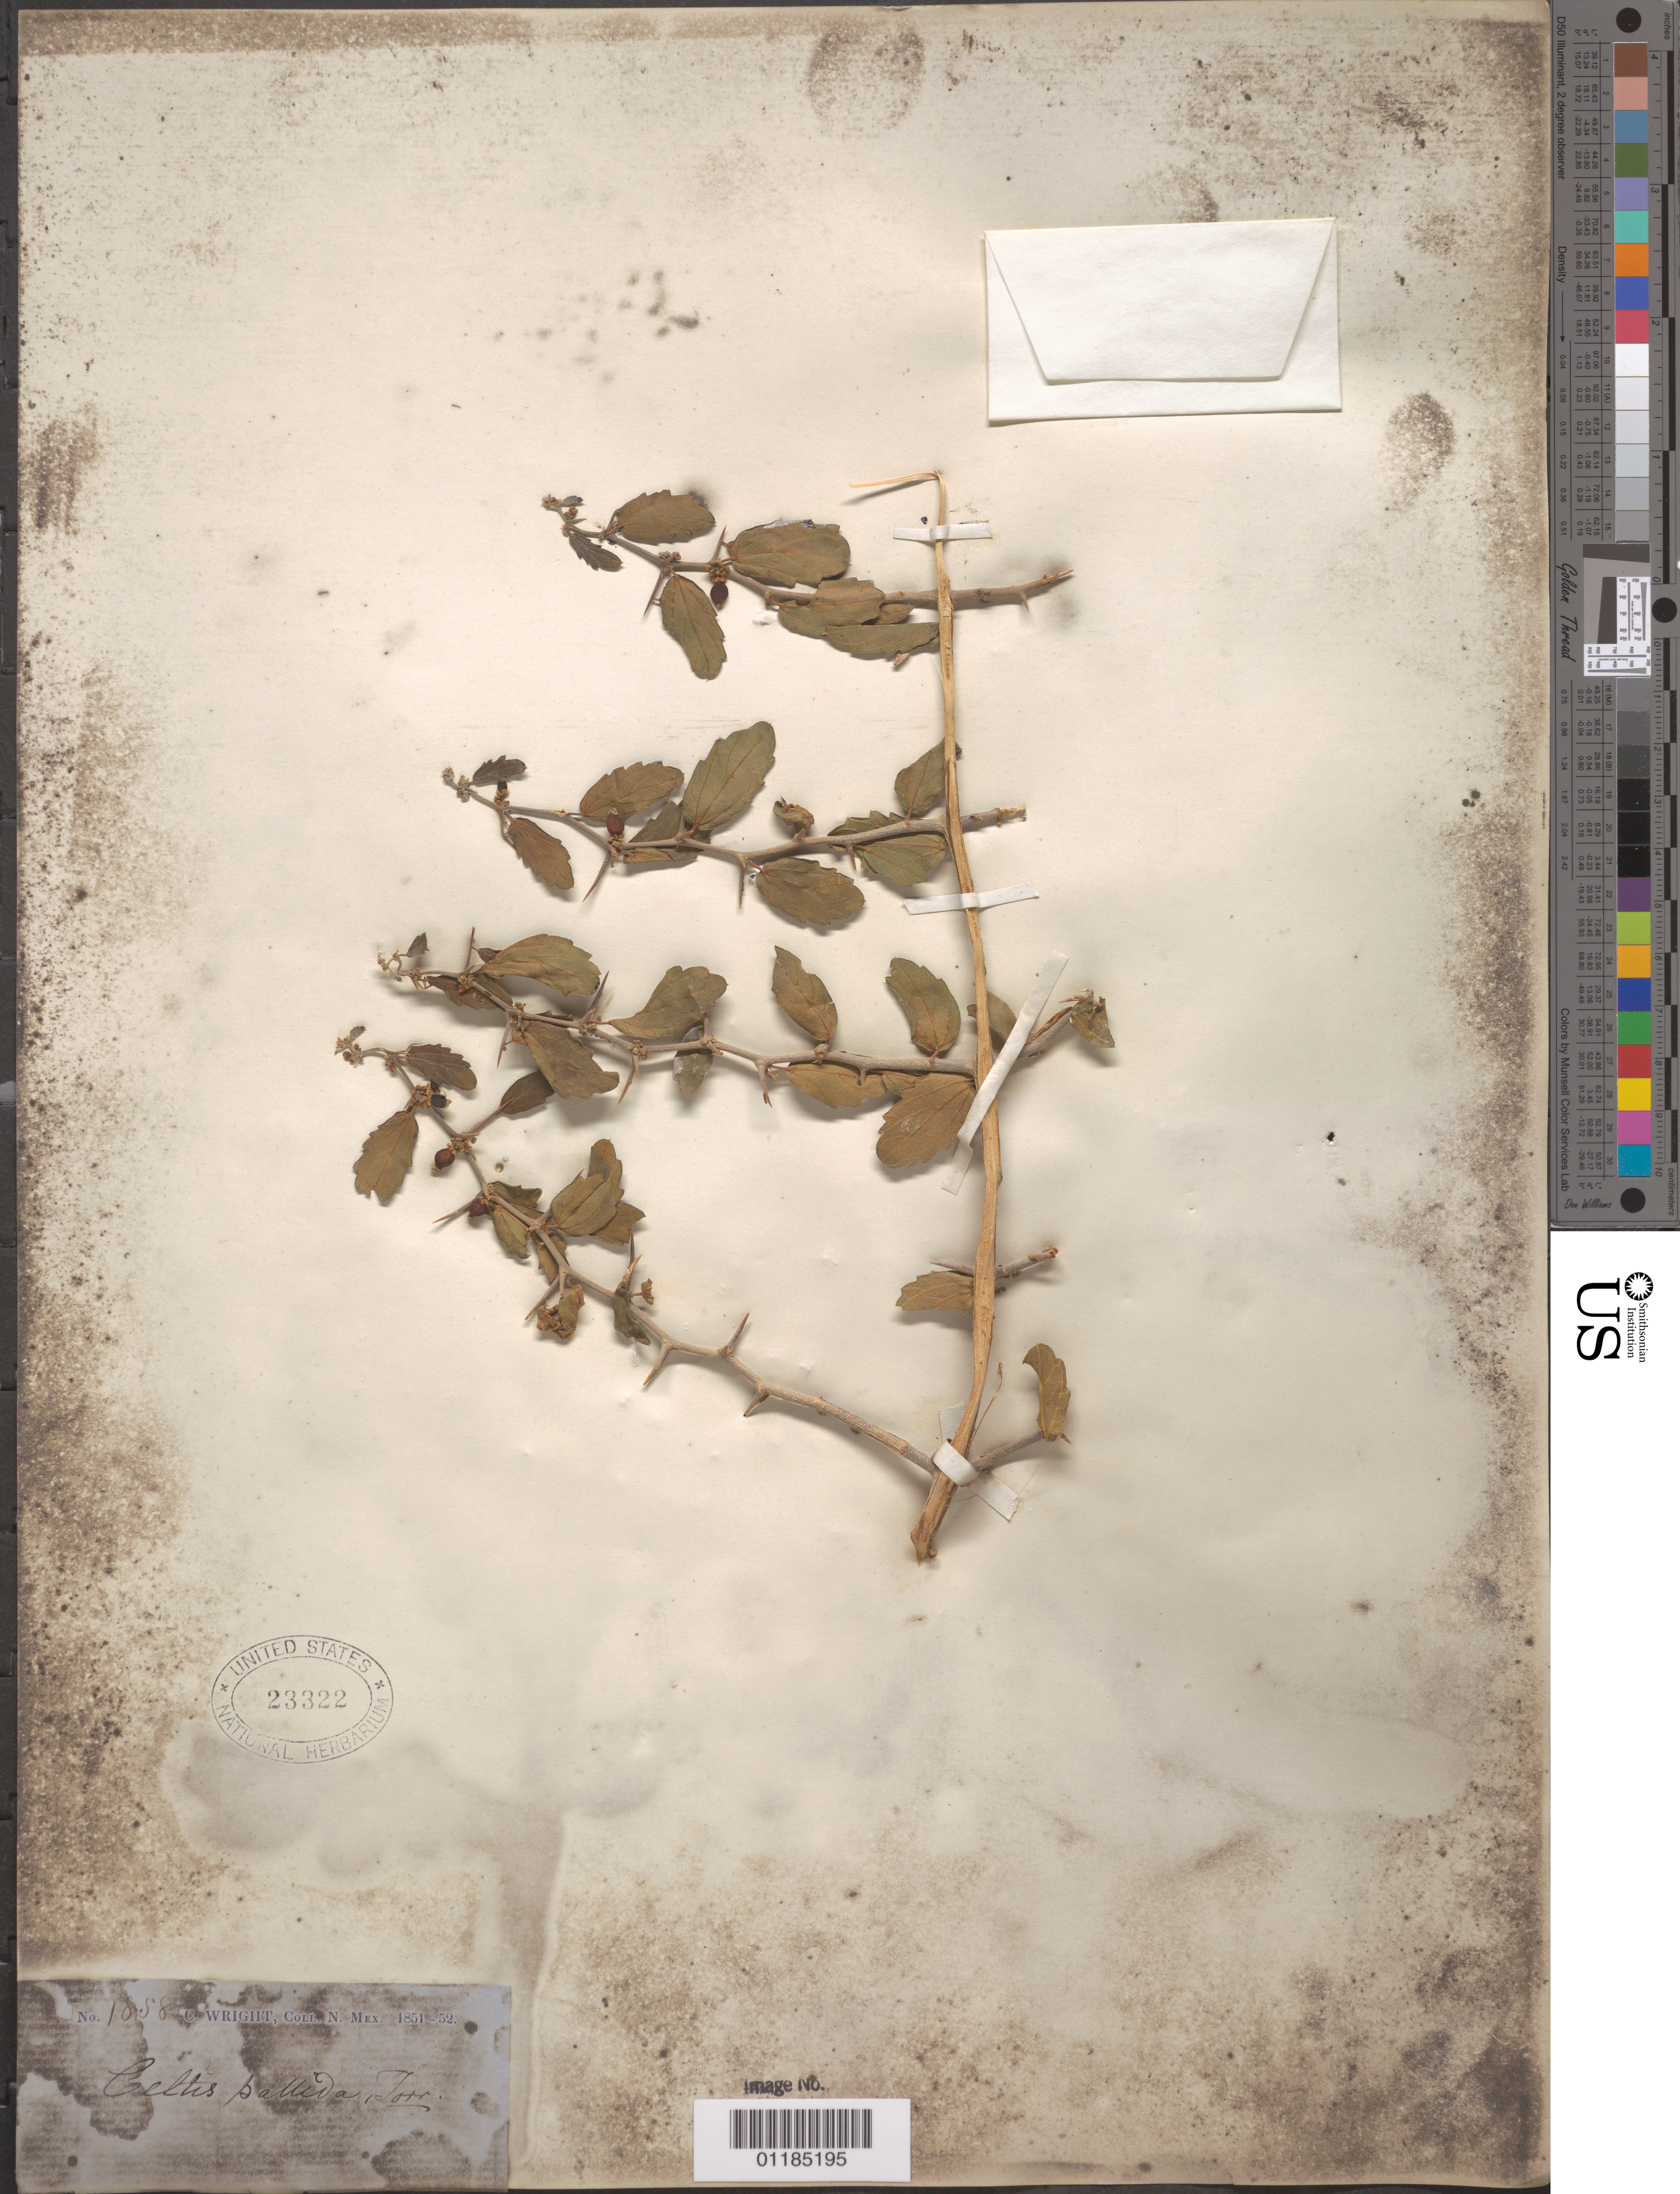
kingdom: Plantae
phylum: Tracheophyta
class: Magnoliopsida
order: Rosales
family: Cannabaceae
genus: Celtis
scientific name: Celtis pallida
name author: Torr. in Emory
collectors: C. Wright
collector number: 1058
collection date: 1851/1852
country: United States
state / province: New Mexico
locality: "N. Mex." [=northern Mexico or New Mexico? either way possibly referring to present-day Arizona or Texas]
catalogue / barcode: US 23322